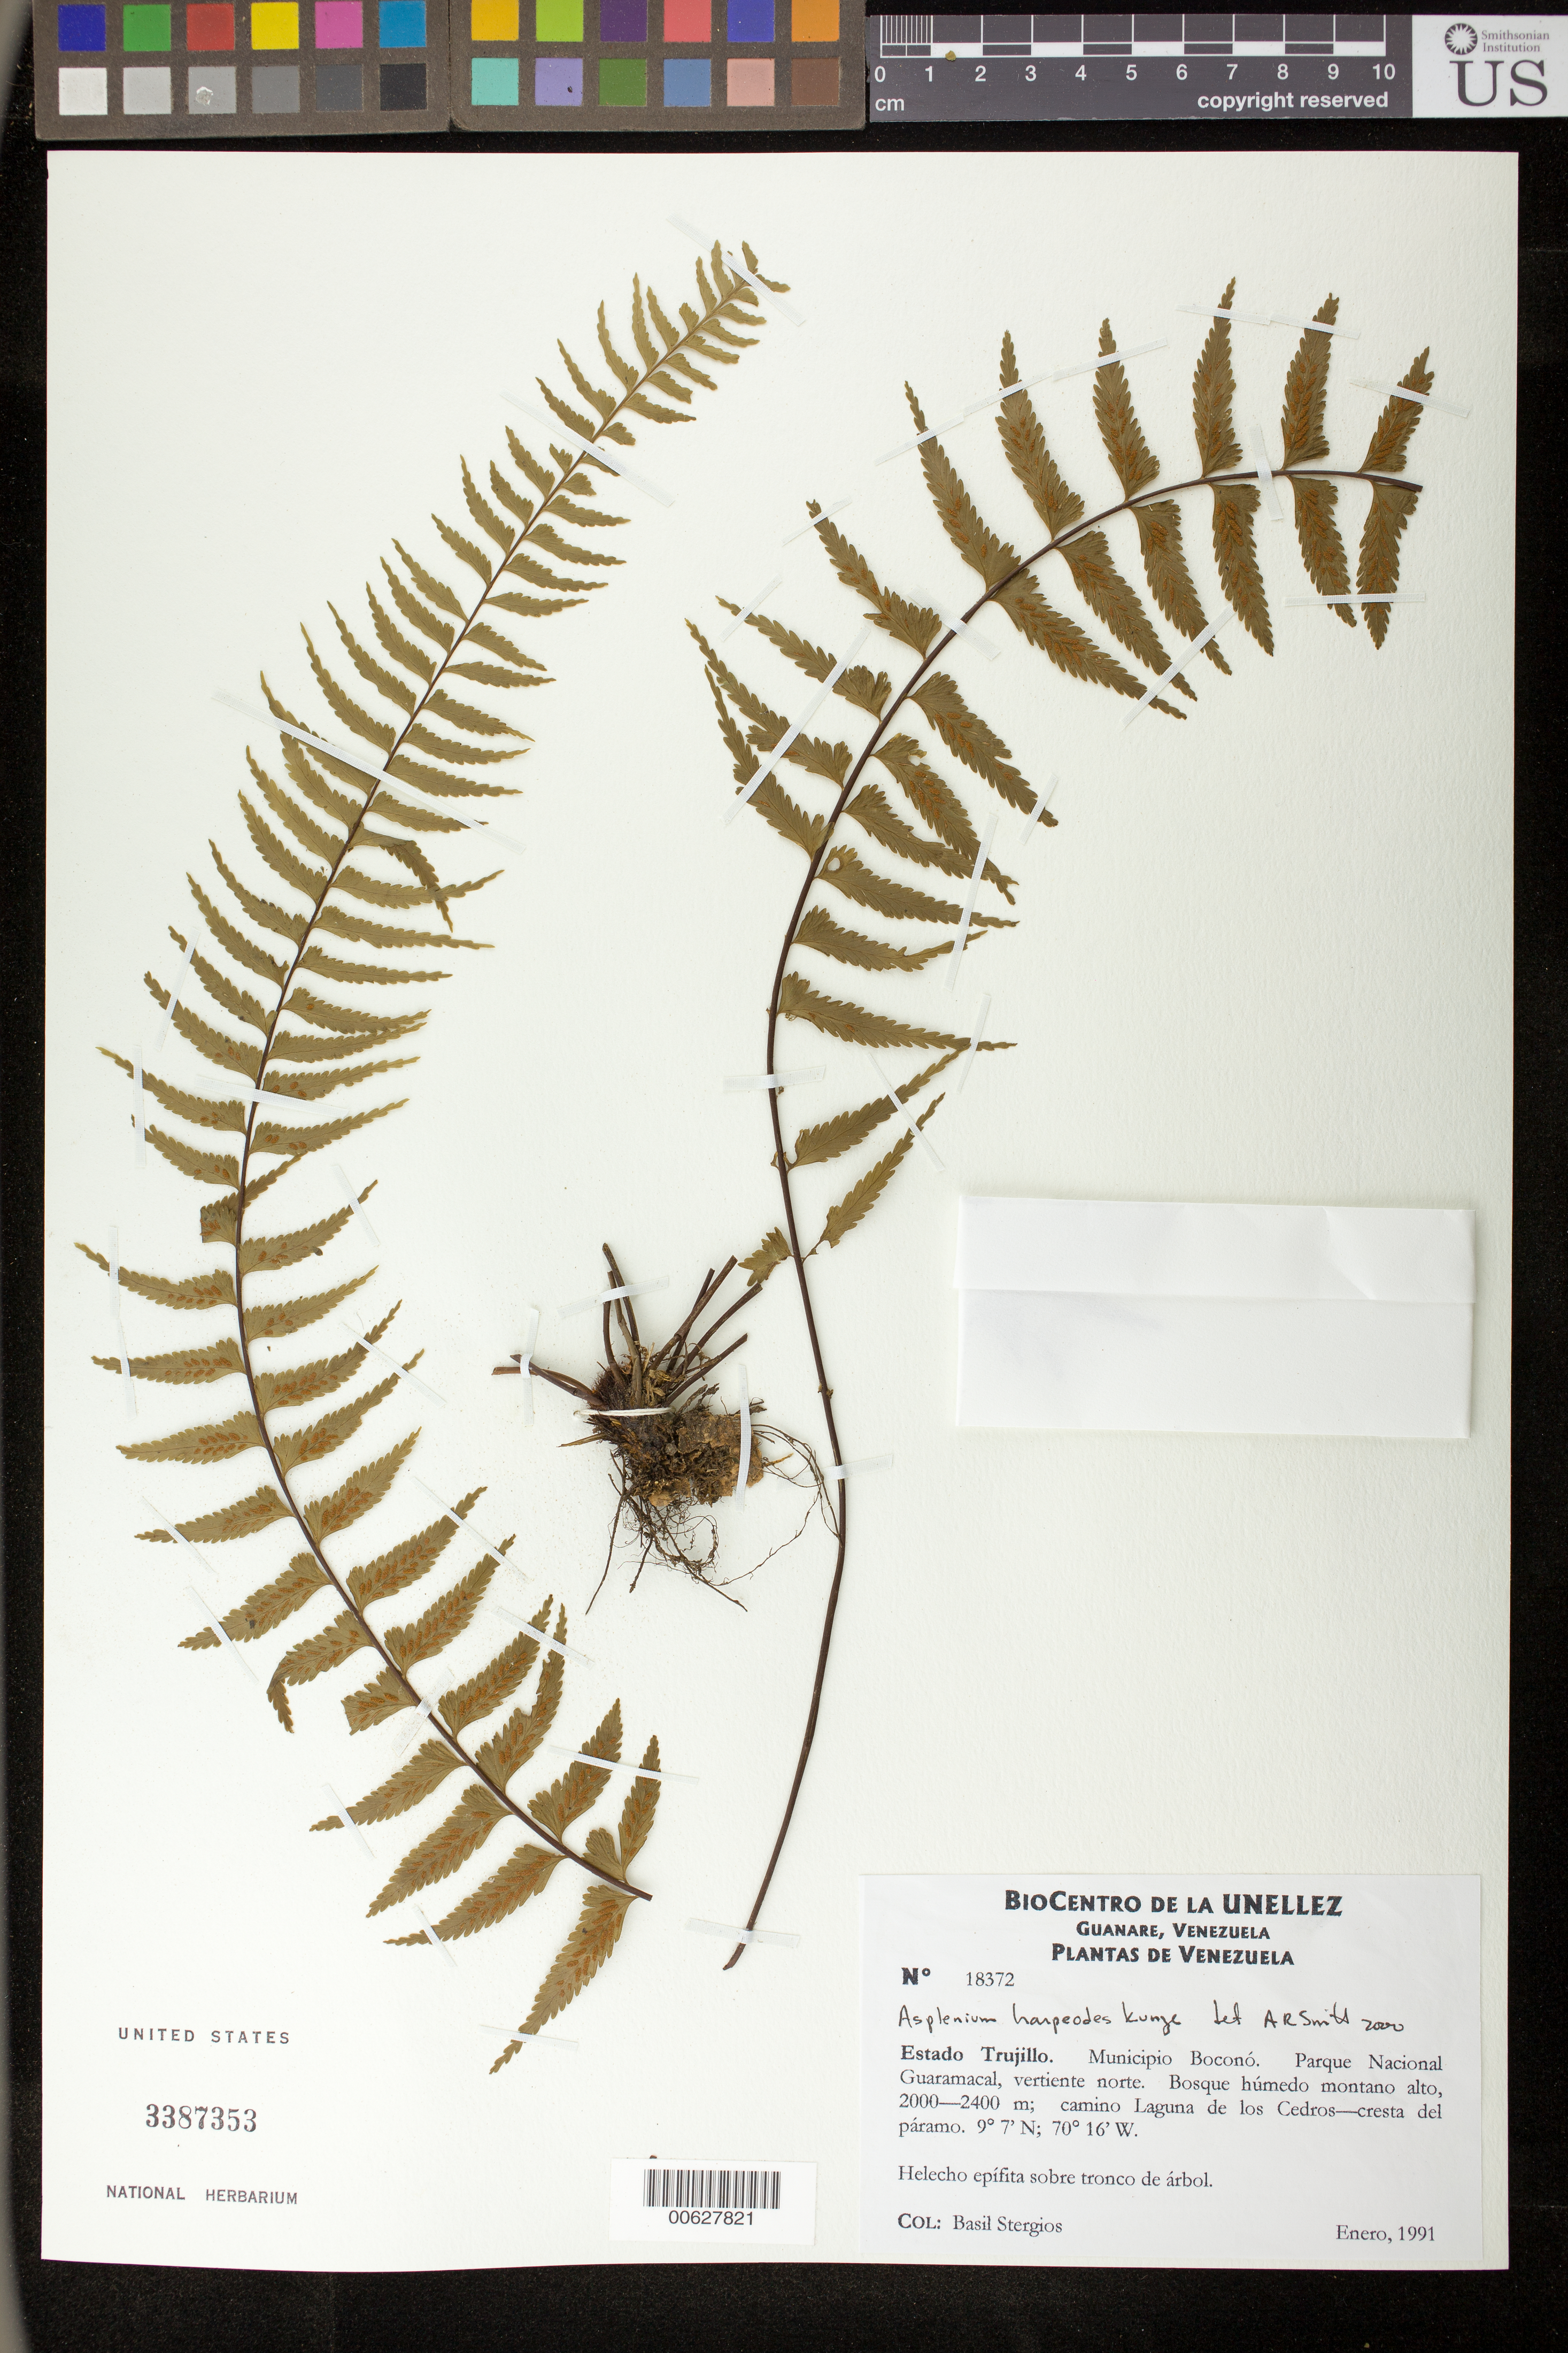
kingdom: Plantae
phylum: Tracheophyta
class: Polypodiopsida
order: Polypodiales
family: Aspleniaceae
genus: Asplenium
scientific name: Asplenium harpeodes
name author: Kunze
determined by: Smith, Alan R., (UC)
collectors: B. G. Stergios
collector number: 18372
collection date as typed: Jan 1991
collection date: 1991-01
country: Venezuela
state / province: Trujillo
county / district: Boconó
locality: Parque Nacional Guaramacal, vertiente N, camino laguna de los Cedros-cresta del páramo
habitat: Bosque húmedo montano alto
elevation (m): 2000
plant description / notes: PORT, UC, US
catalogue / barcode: US 3387353